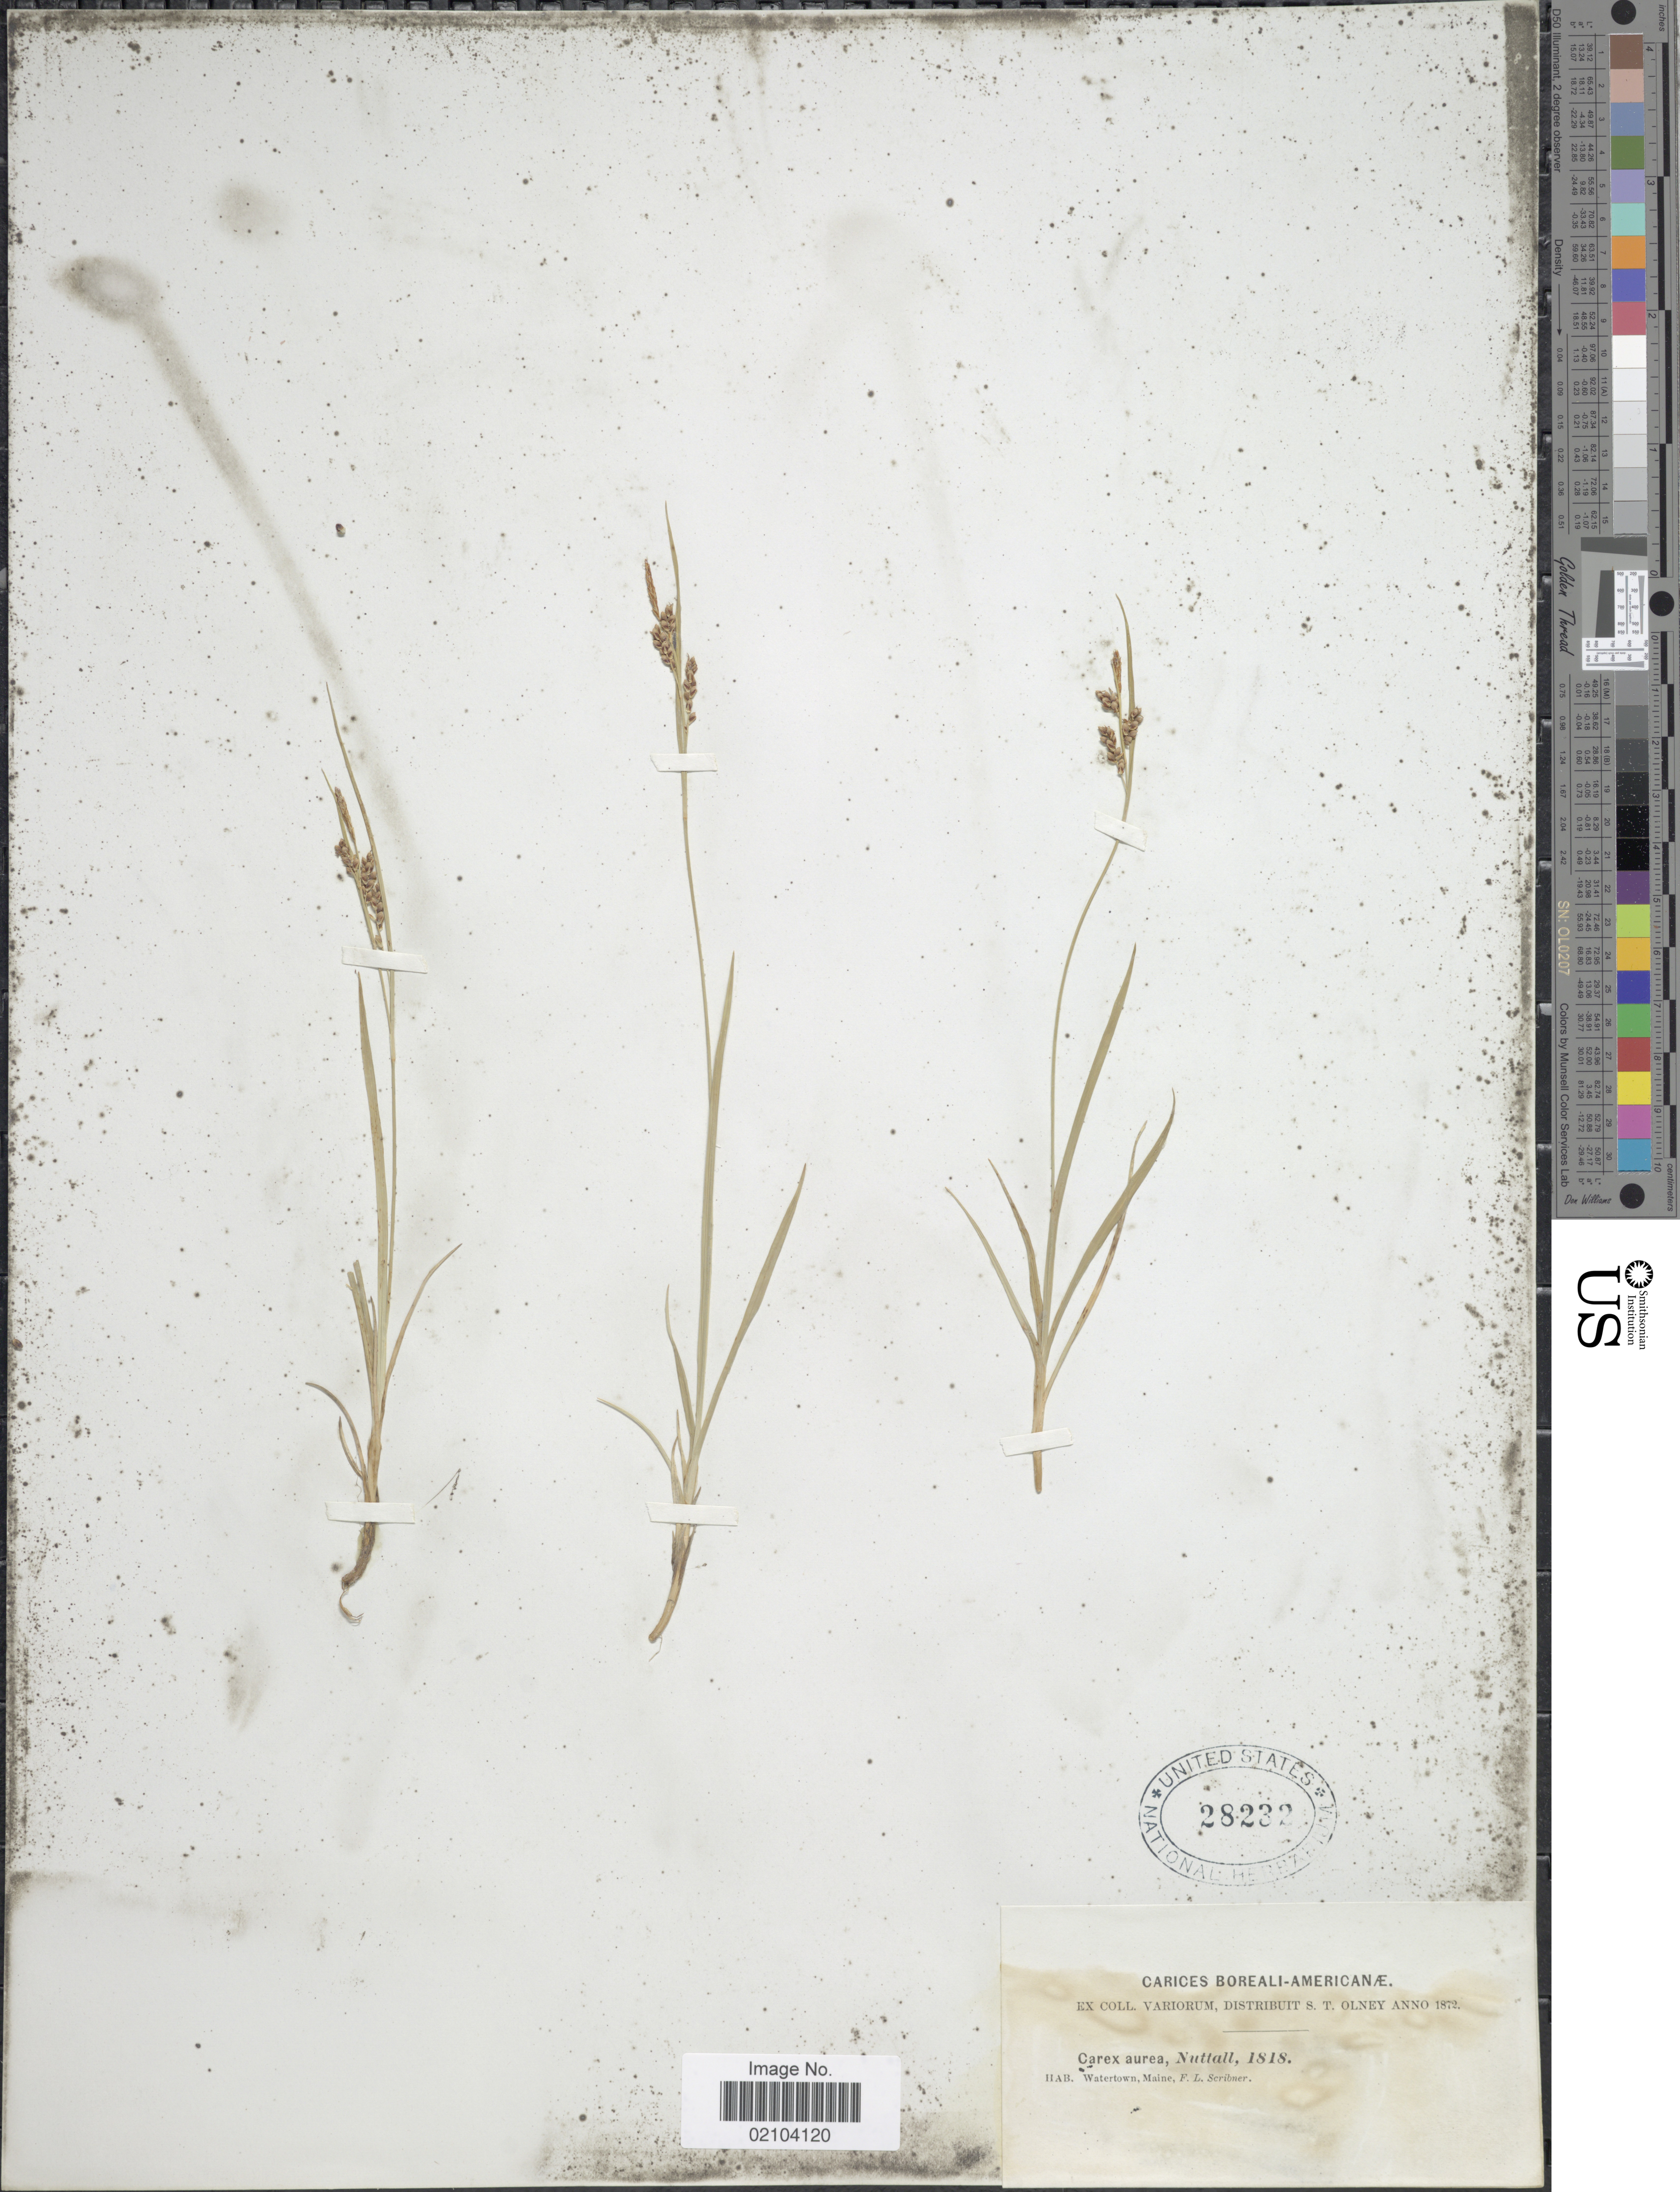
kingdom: Plantae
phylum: Tracheophyta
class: Liliopsida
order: Poales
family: Cyperaceae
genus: Carex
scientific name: Carex aurea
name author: Nutt.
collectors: F. L. Scribner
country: United States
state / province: Maine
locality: Watertown, Maine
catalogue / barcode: US 28232